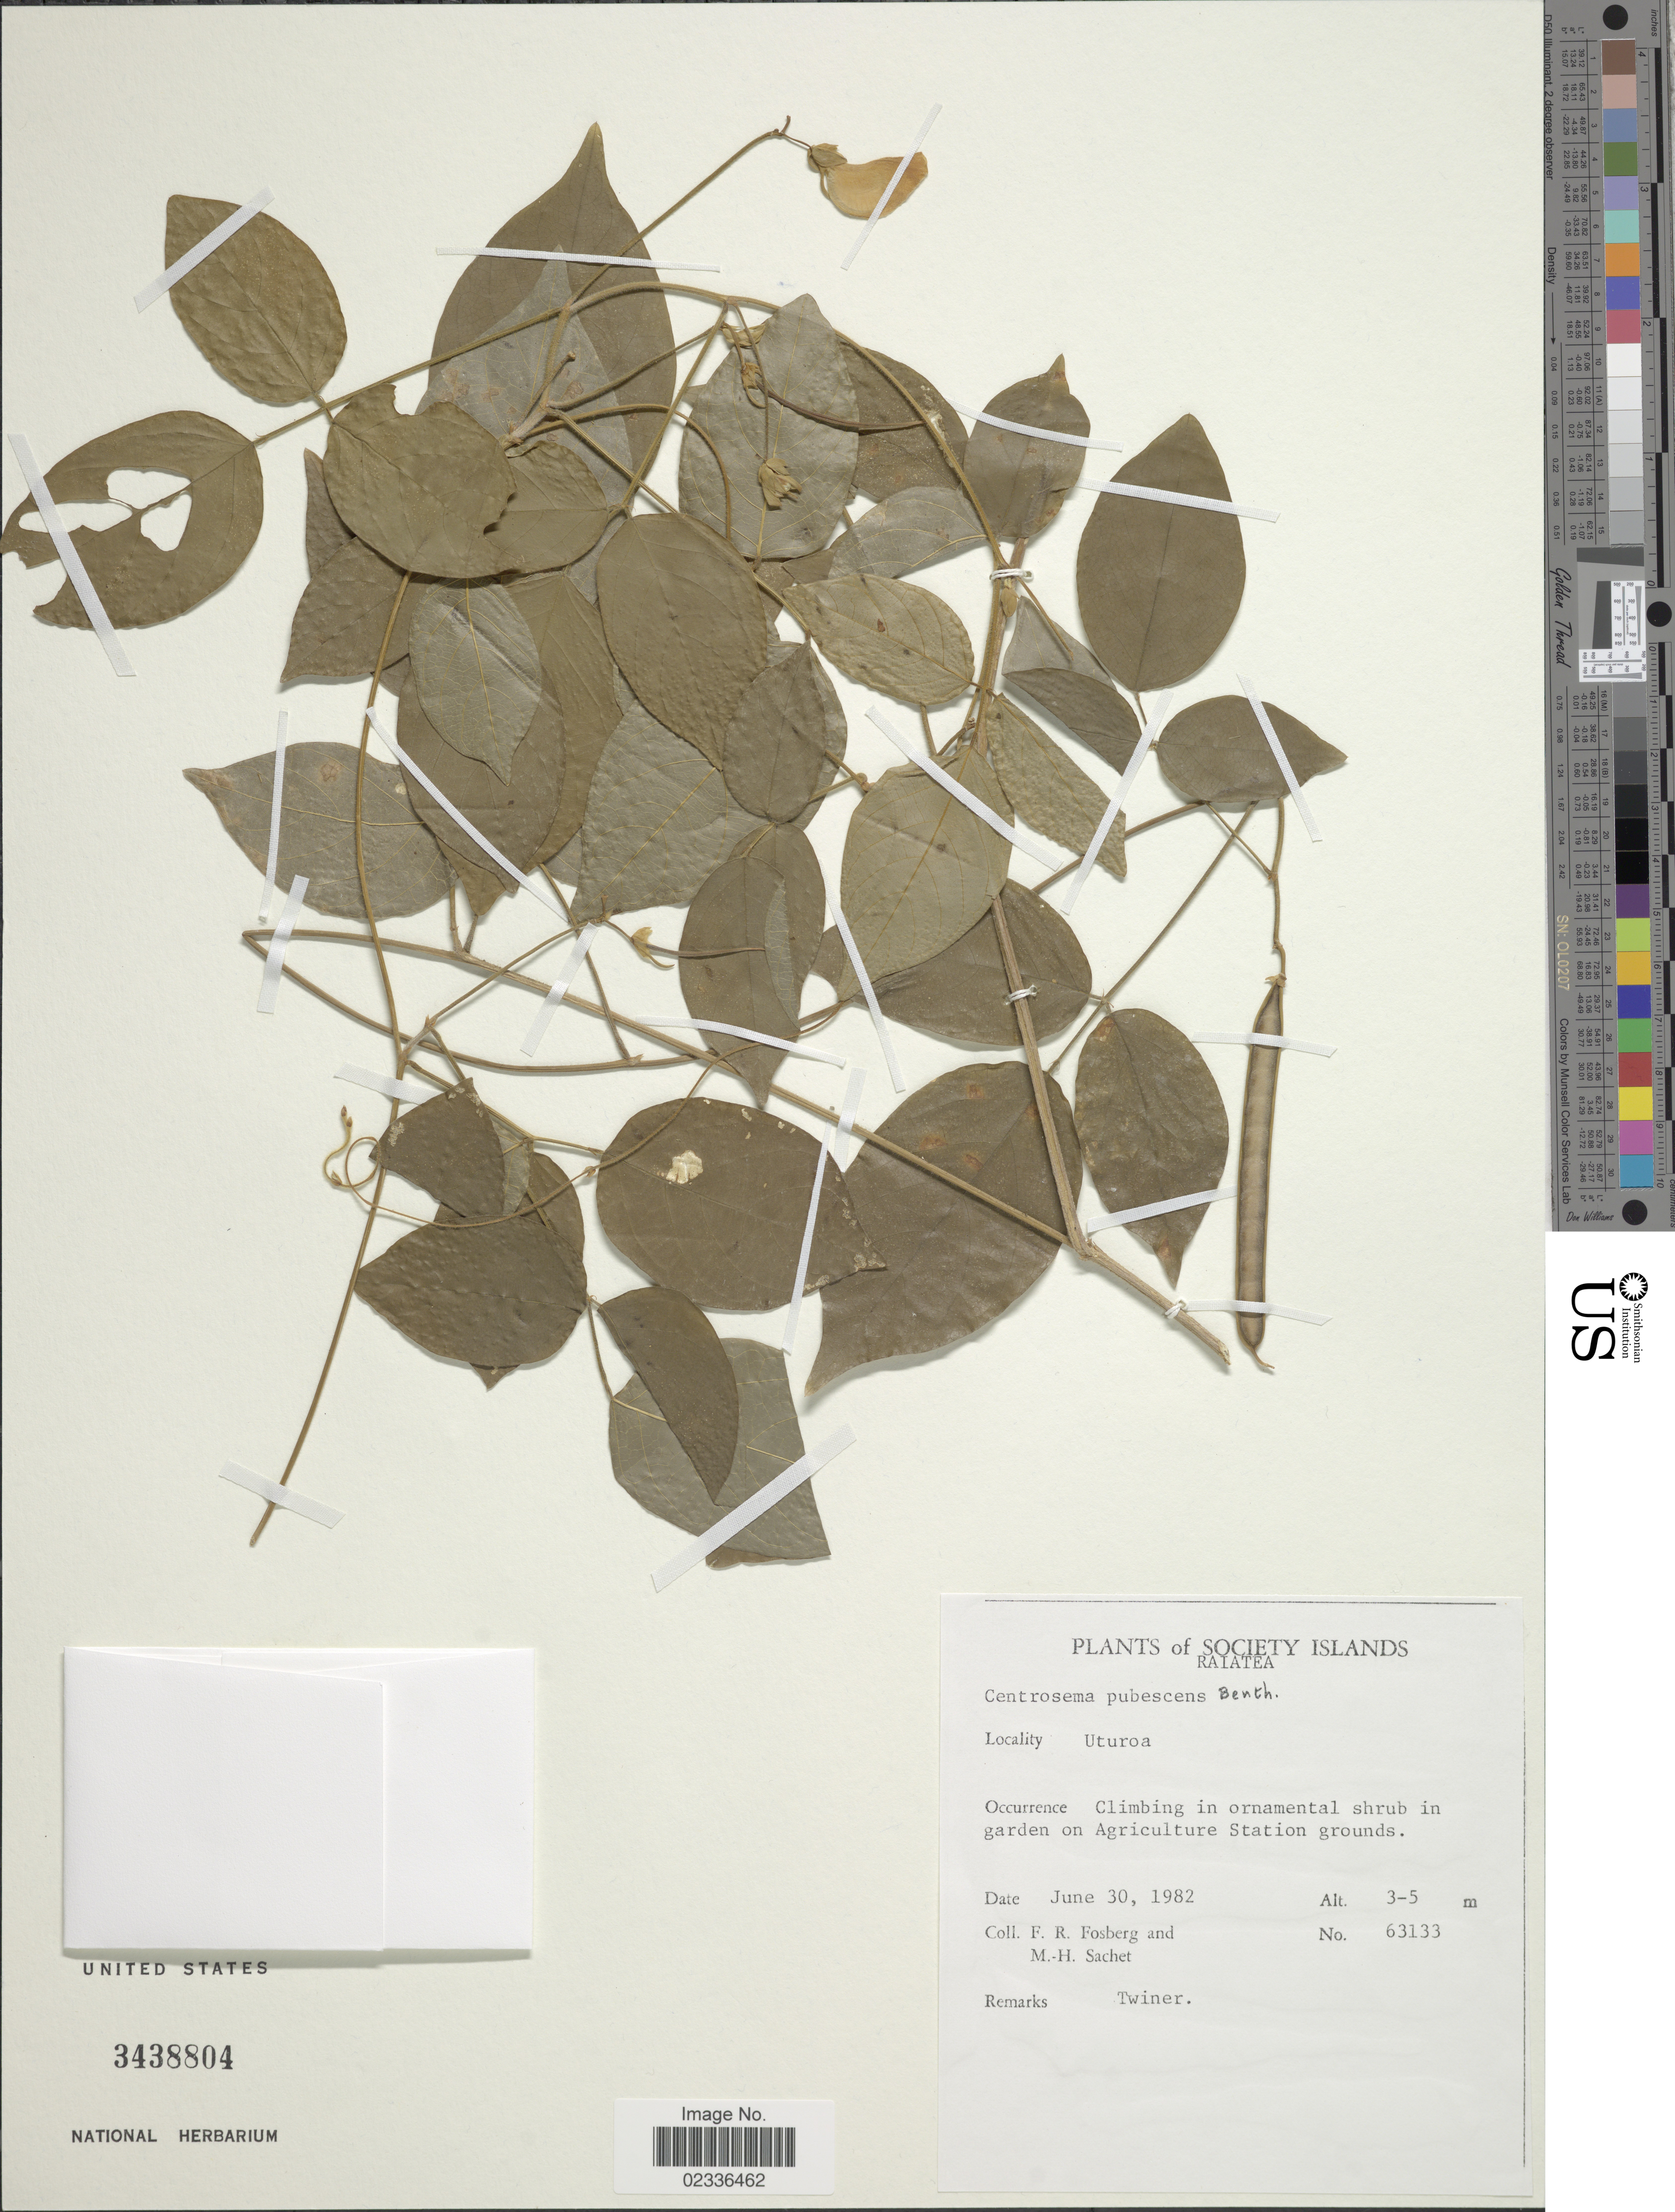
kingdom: Plantae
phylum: Tracheophyta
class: Magnoliopsida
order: Fabales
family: Fabaceae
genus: Centrosema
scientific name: Centrosema pubescens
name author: Benth.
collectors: F. R. Fosberg & M.-H. Sachet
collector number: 63133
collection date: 1982-06-30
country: French Polynesia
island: Raiatea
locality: Society Islands, Raiatea, Utoroa, in garden on Agricutlural Station grounds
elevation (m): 3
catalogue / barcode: US 3438804